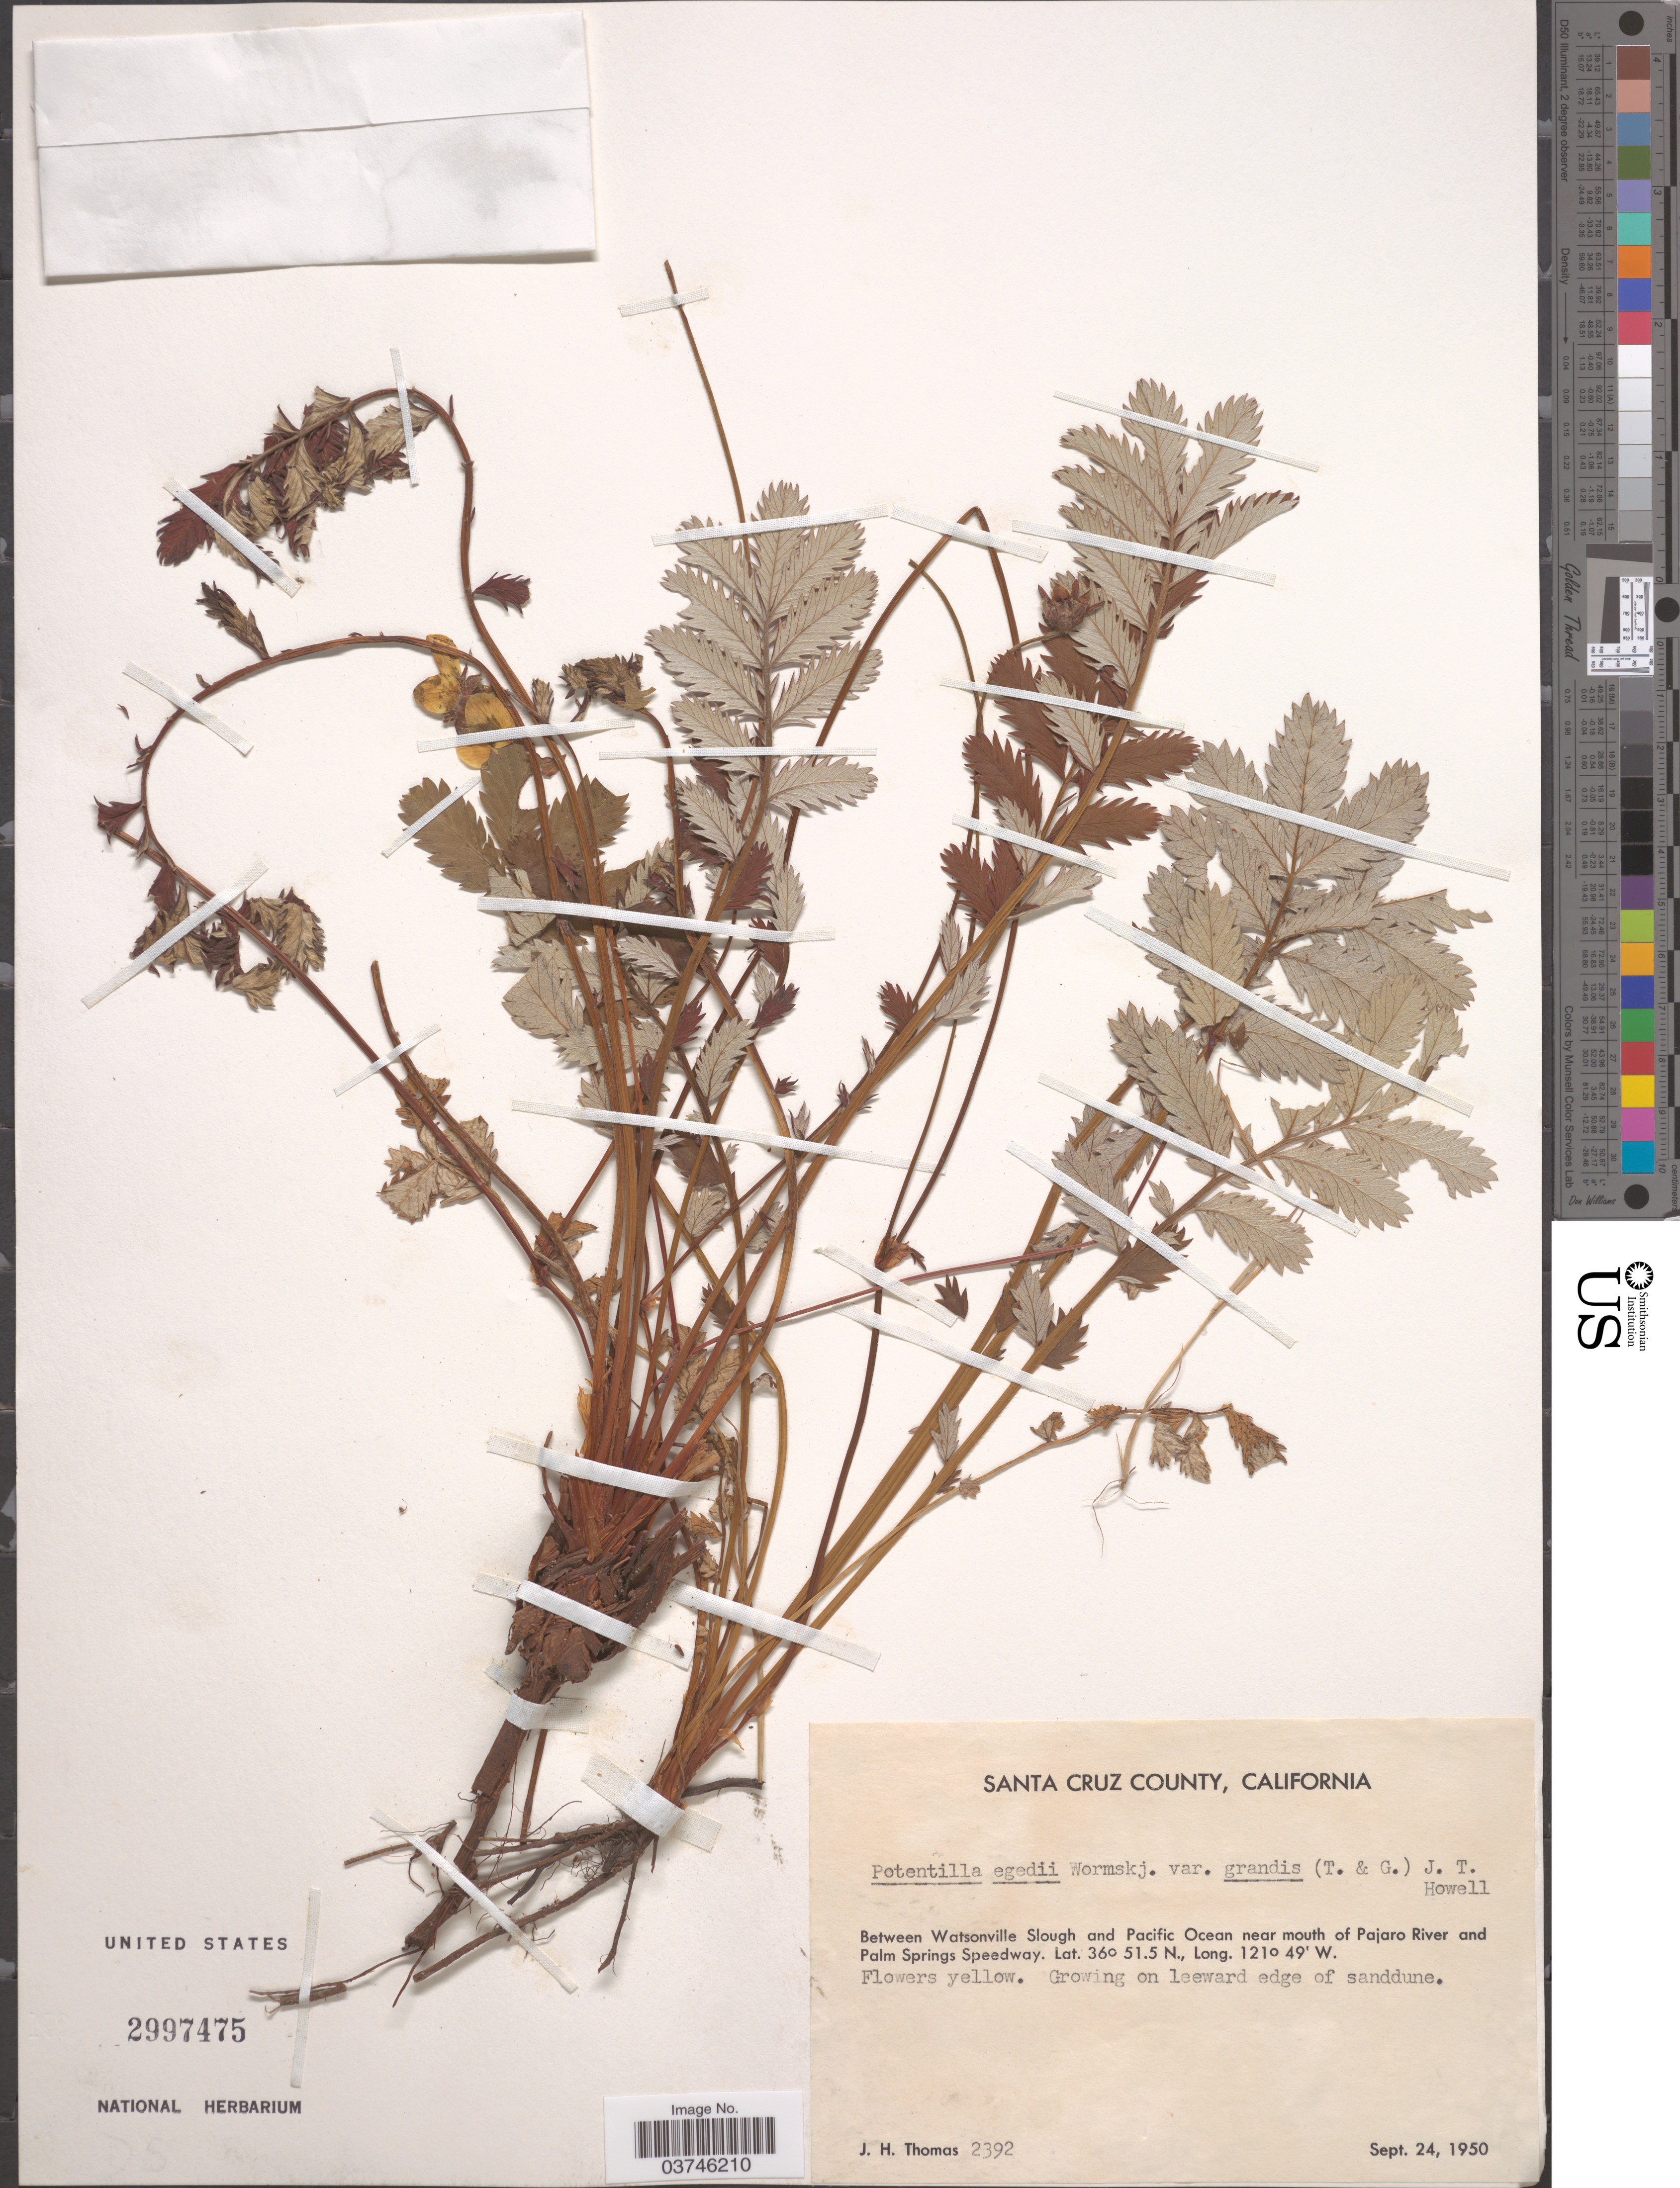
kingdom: Plantae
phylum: Tracheophyta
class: Magnoliopsida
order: Rosales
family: Rosaceae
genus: Argentina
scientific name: Argentina pacifica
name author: (Howell) Rydb.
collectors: J. H. Thomas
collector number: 2392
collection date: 1950-09-24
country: United States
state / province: California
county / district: Santa Cruz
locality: Santa Cruz County. Between Watsonville Slough and Pacific Ocean near mouth of Pajaro River and Palm Springs Speedway.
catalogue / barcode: US 2997475